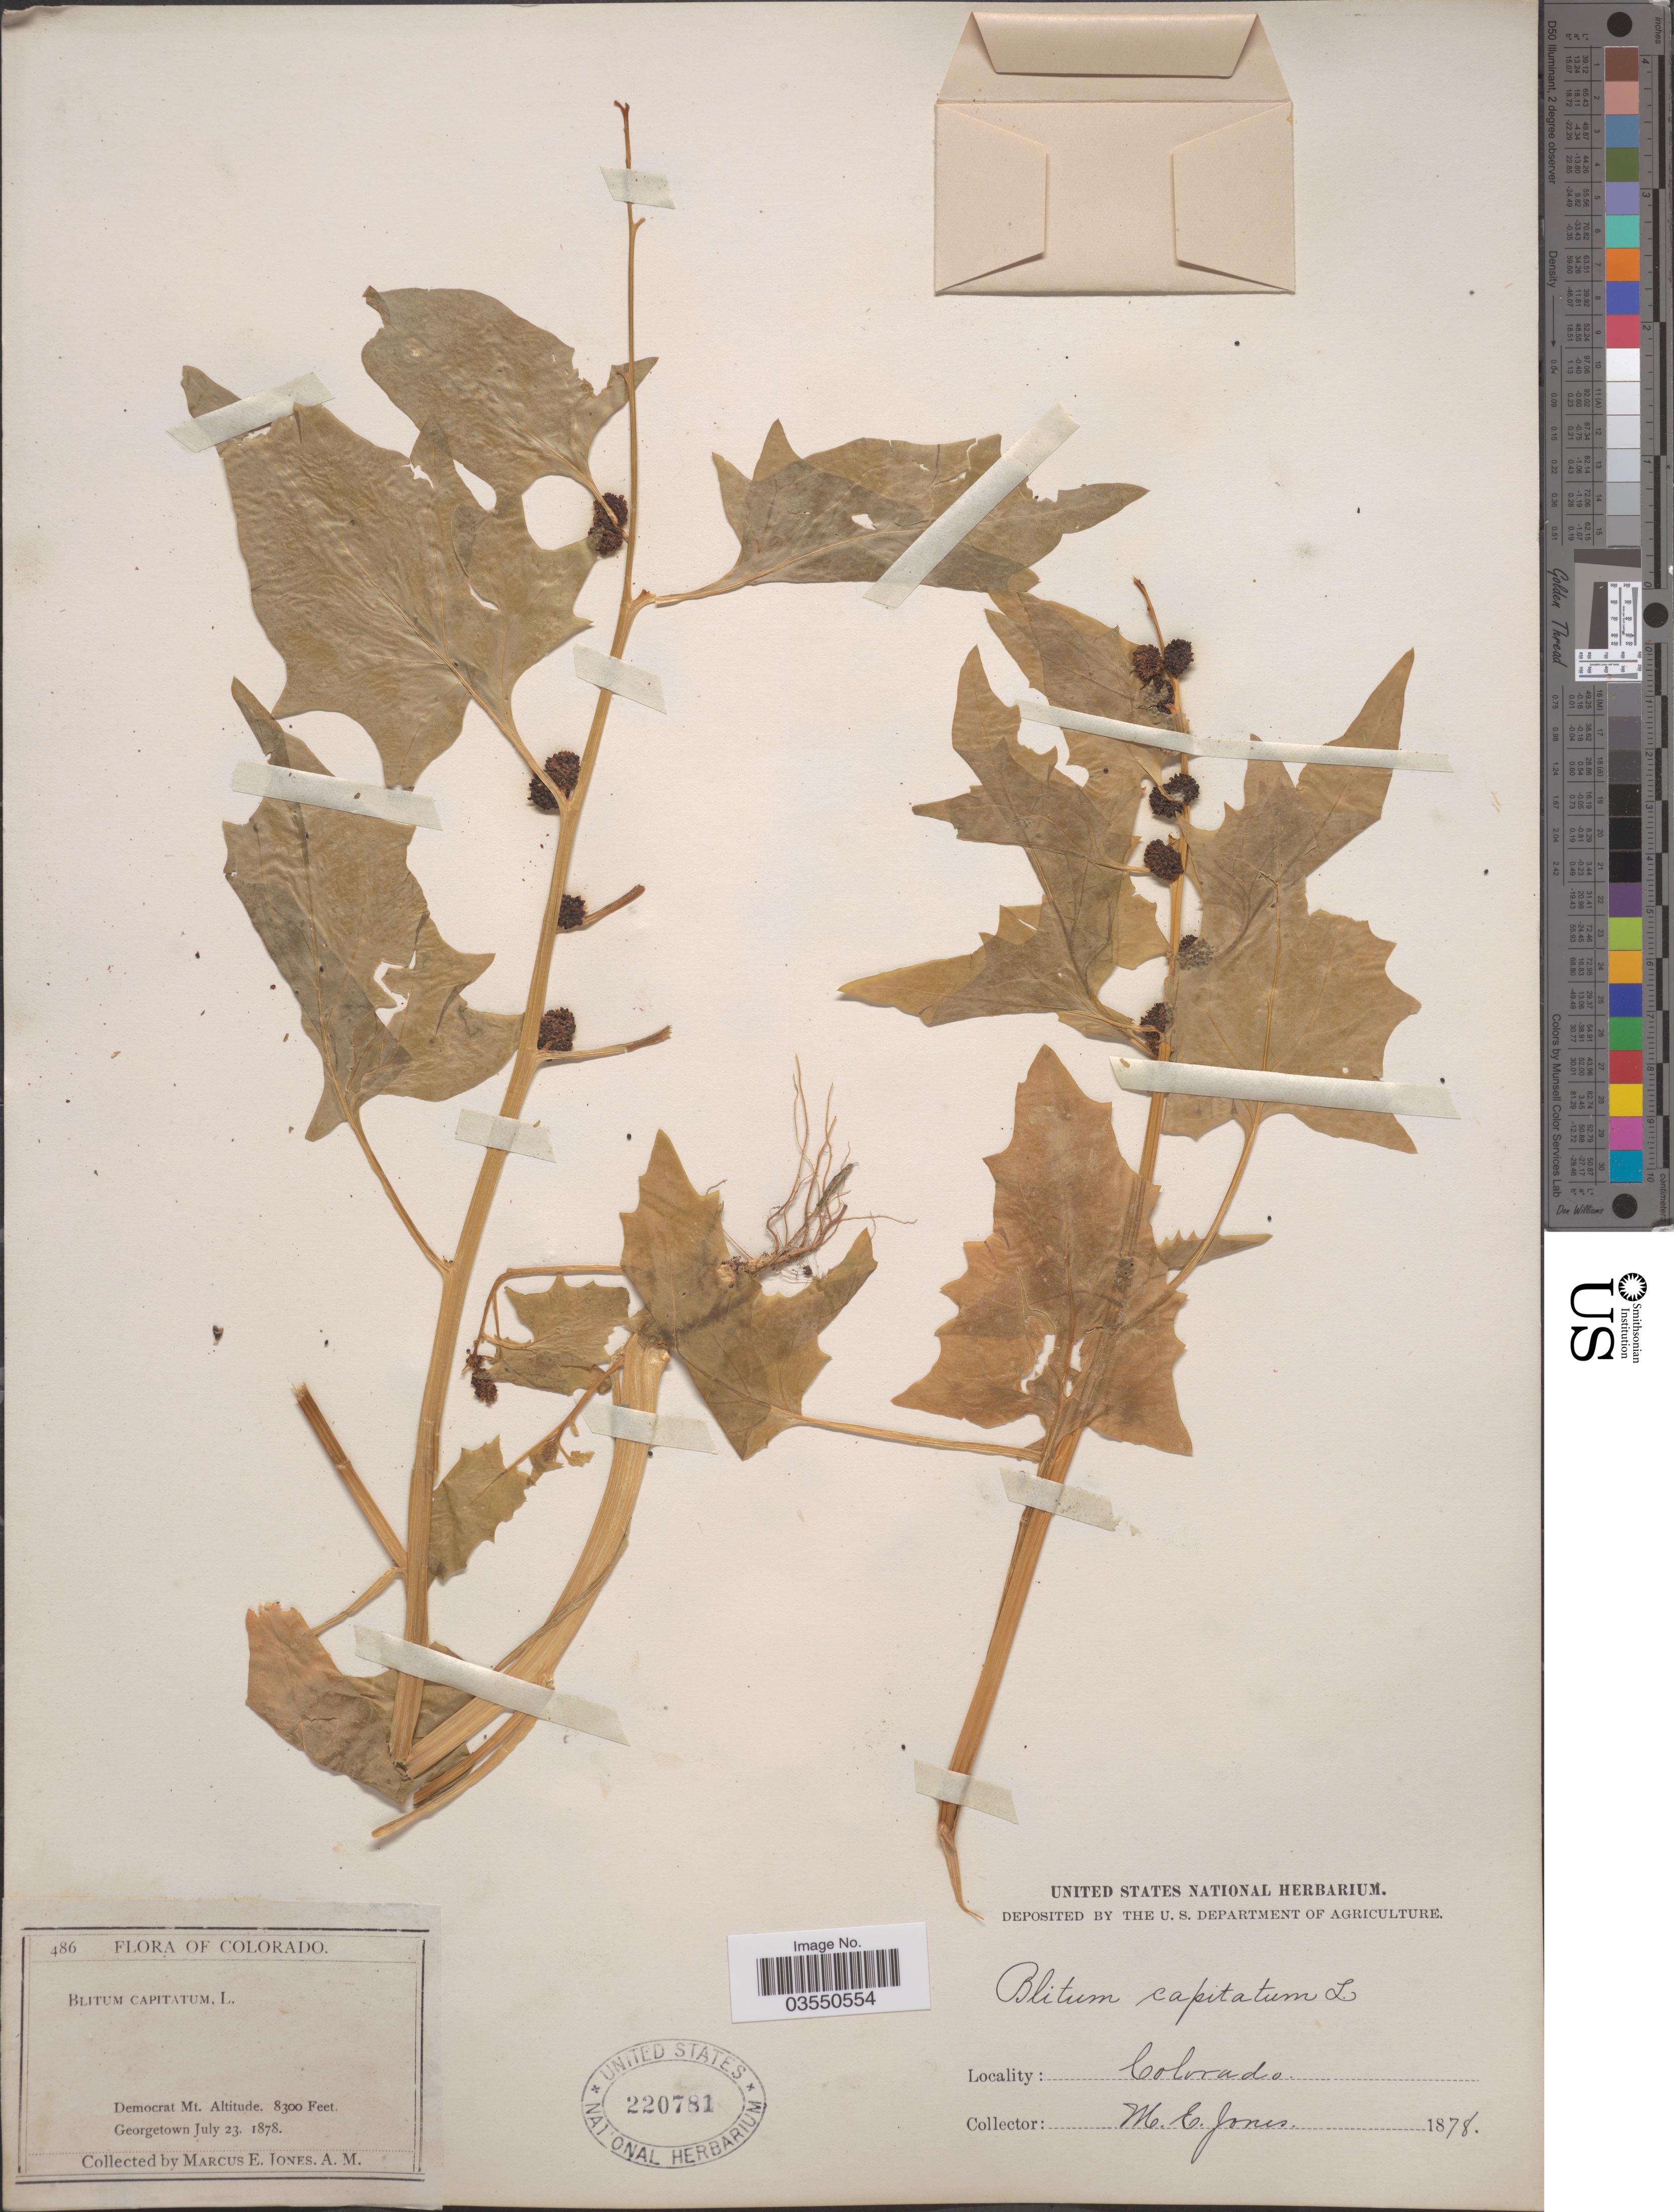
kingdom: Plantae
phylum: Tracheophyta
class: Magnoliopsida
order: Caryophyllales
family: Amaranthaceae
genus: Blitum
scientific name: Blitum capitatum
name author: L.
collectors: M. E. Jones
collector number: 486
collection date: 1878-07-23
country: United States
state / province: Colorado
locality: Democrat Mt. Georgetown.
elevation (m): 2530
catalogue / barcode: US 220781